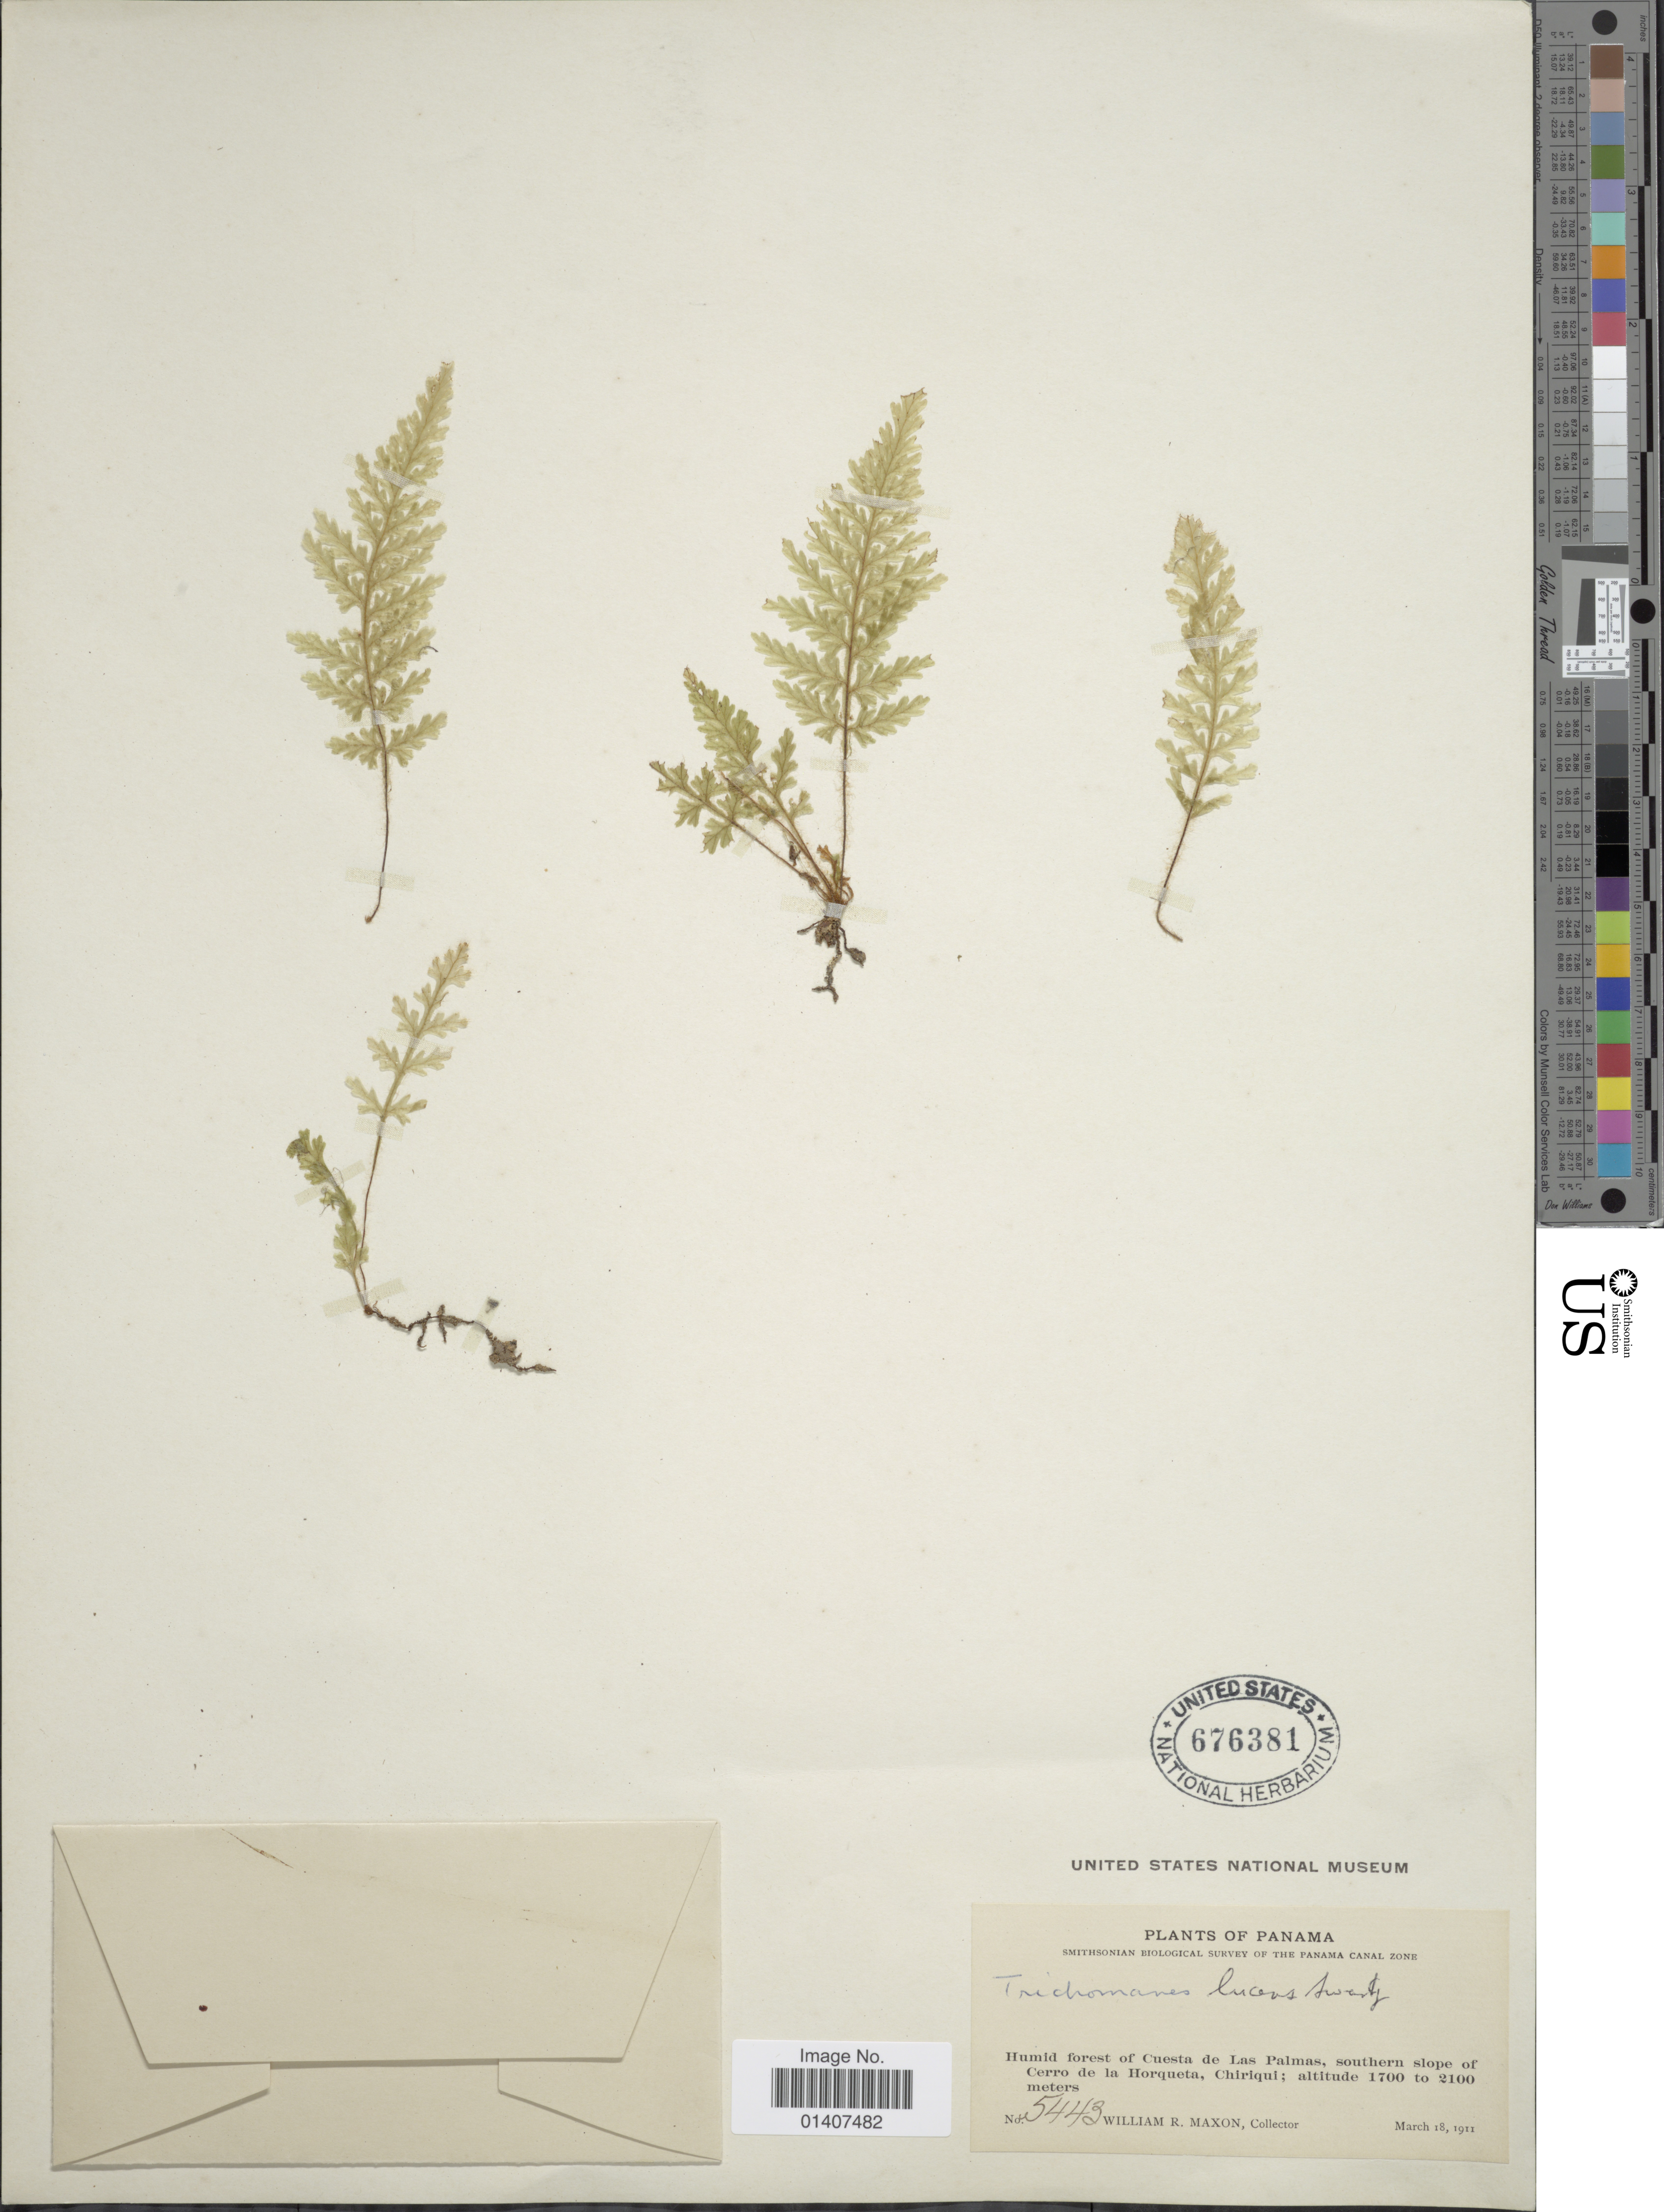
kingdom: Plantae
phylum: Tracheophyta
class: Polypodiopsida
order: Hymenophyllales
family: Hymenophyllaceae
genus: Trichomanes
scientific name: Trichomanes lucens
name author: Sw.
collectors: W. R. Maxon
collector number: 5443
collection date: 1911-03-18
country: Panama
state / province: Chiriqui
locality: Humid forest of Cuesta de La Palmas, southern slope of Cero de la Horquetea, Chiriqui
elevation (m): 1700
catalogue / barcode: US 676381